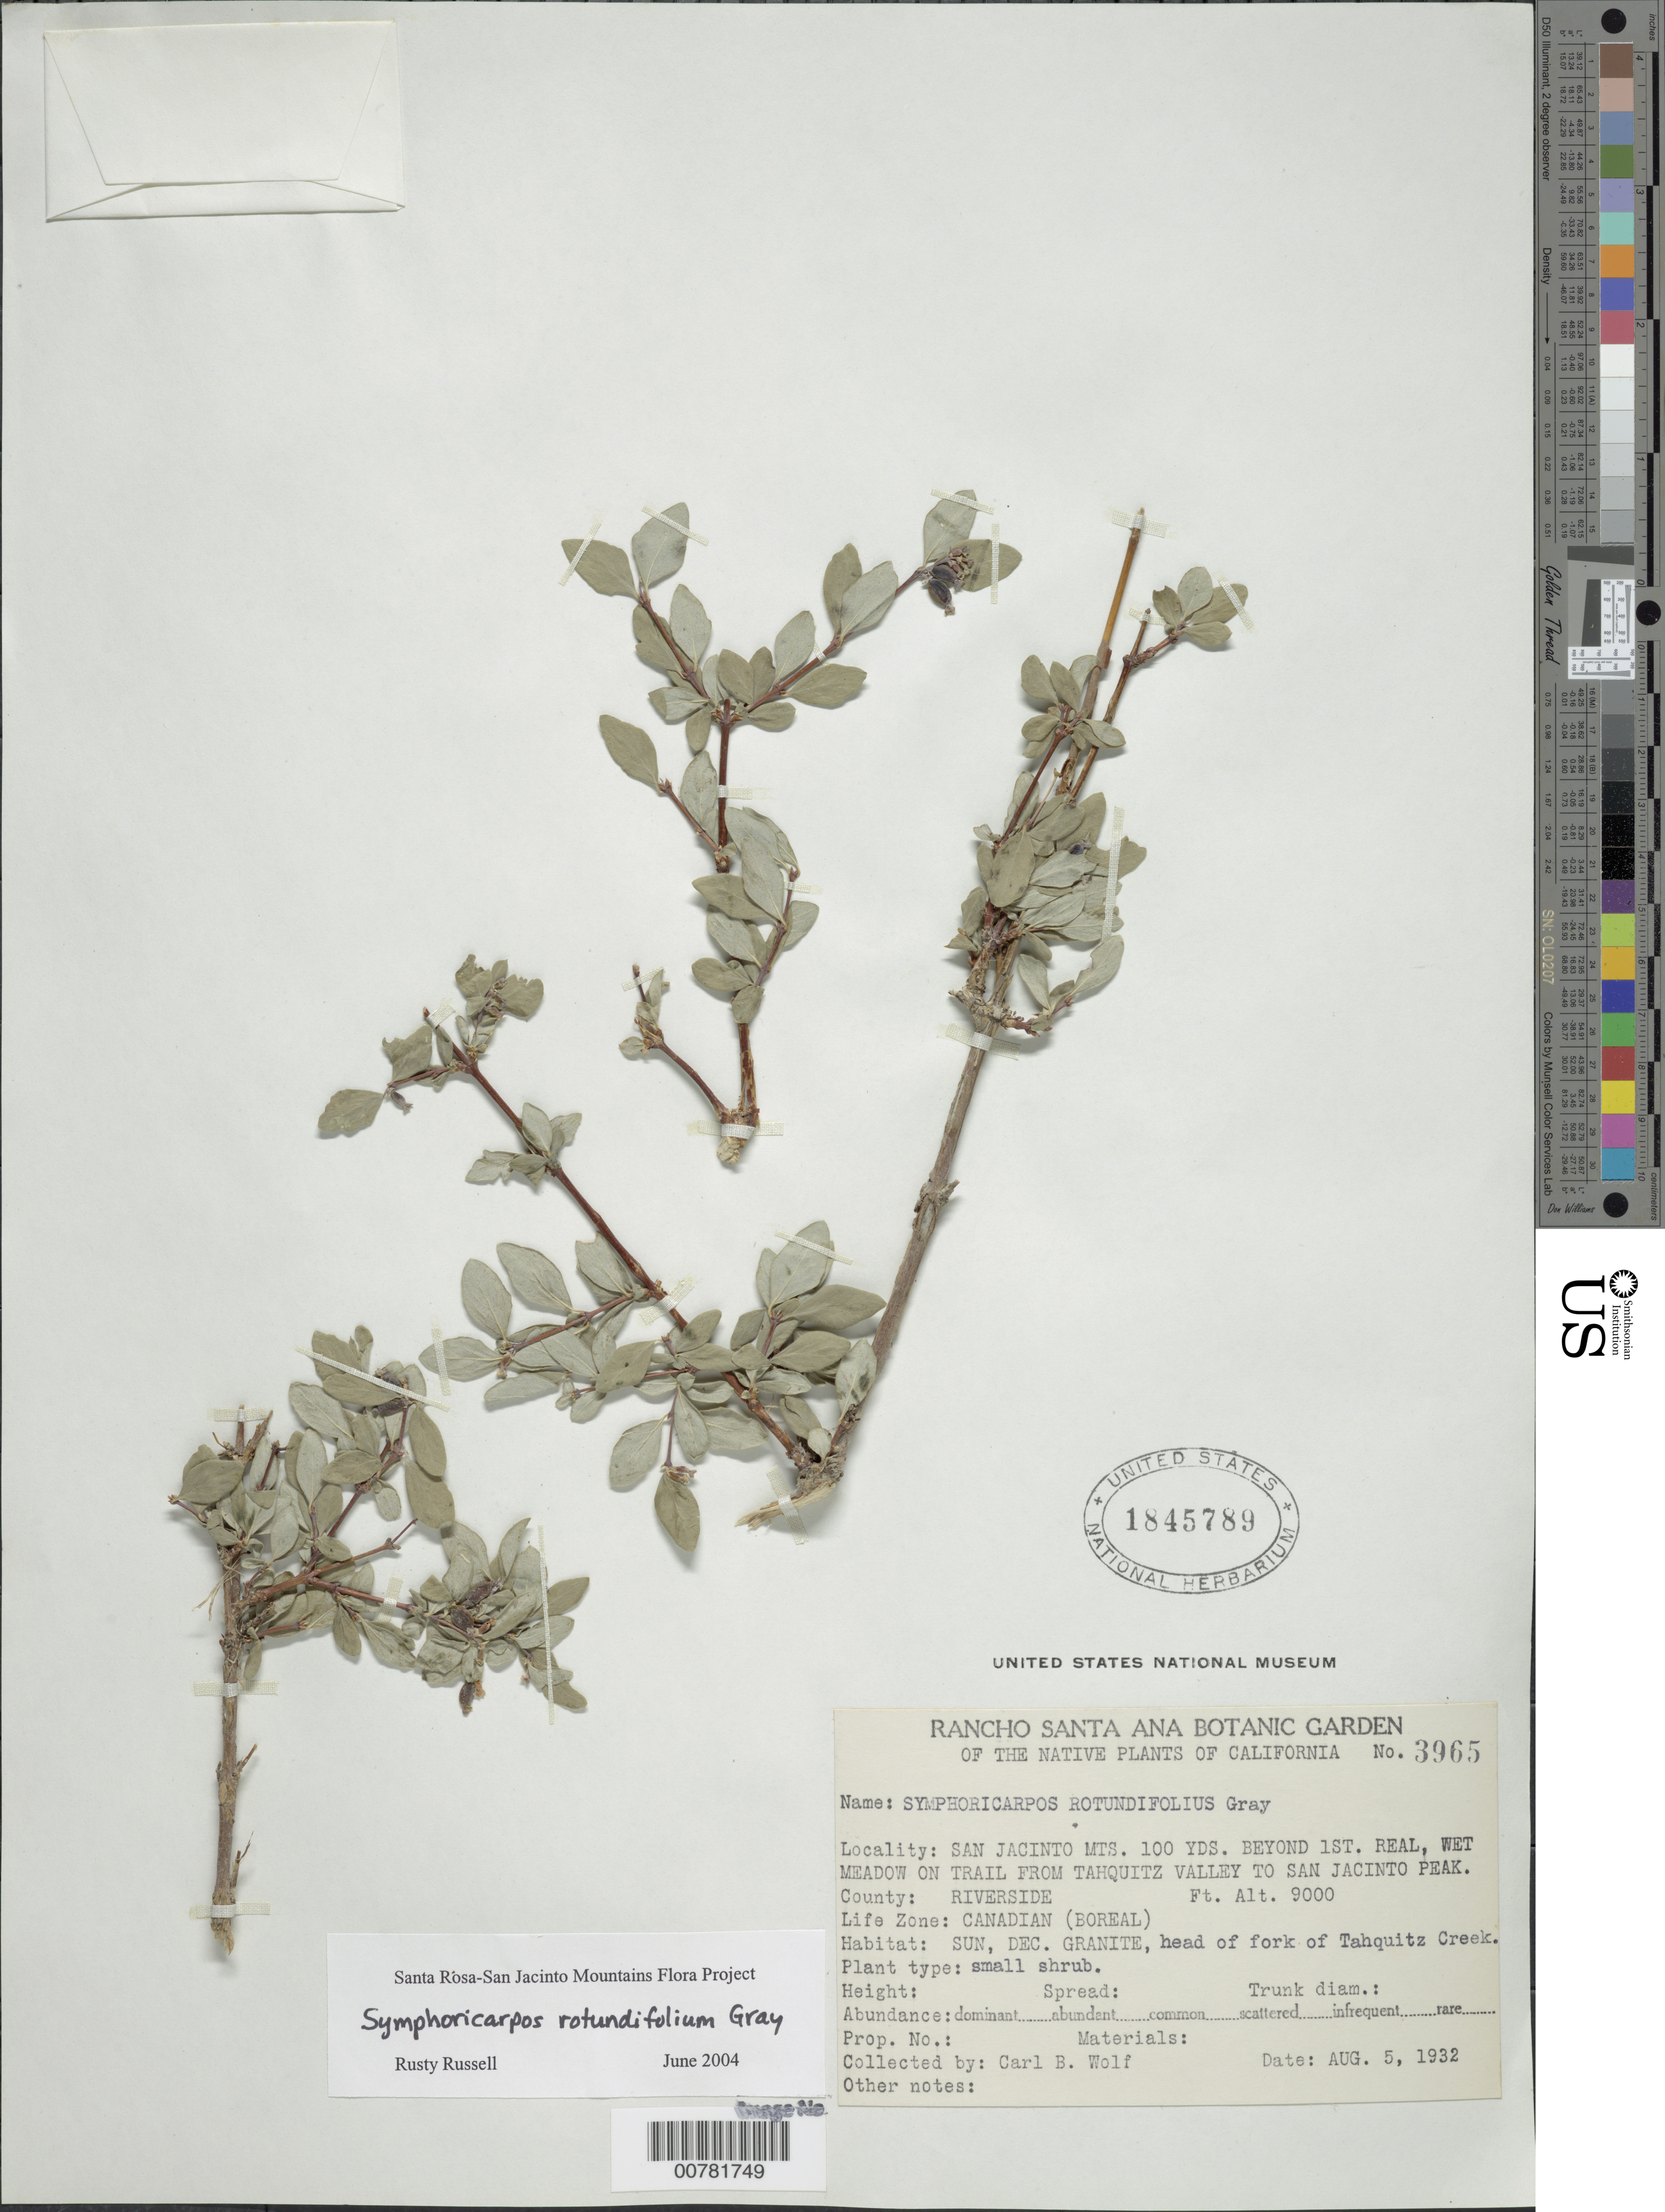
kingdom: Plantae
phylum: Tracheophyta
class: Magnoliopsida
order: Dipsacales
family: Caprifoliaceae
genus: Symphoricarpos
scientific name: Symphoricarpos rotundifolius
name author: A. Gray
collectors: C. B. Wolf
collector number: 3965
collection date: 1932-08-05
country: United States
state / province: California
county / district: Riverside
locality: San Jacinto Mts. 100 yds. beyond 1st. real, wet meadow on trail from Tahquitz Valley to San Jacinto Peak. County: Riverside. Life Zone: Canadian (Boreal). Head of fork of Tahquitz Creek.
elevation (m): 2743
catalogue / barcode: US 1845789